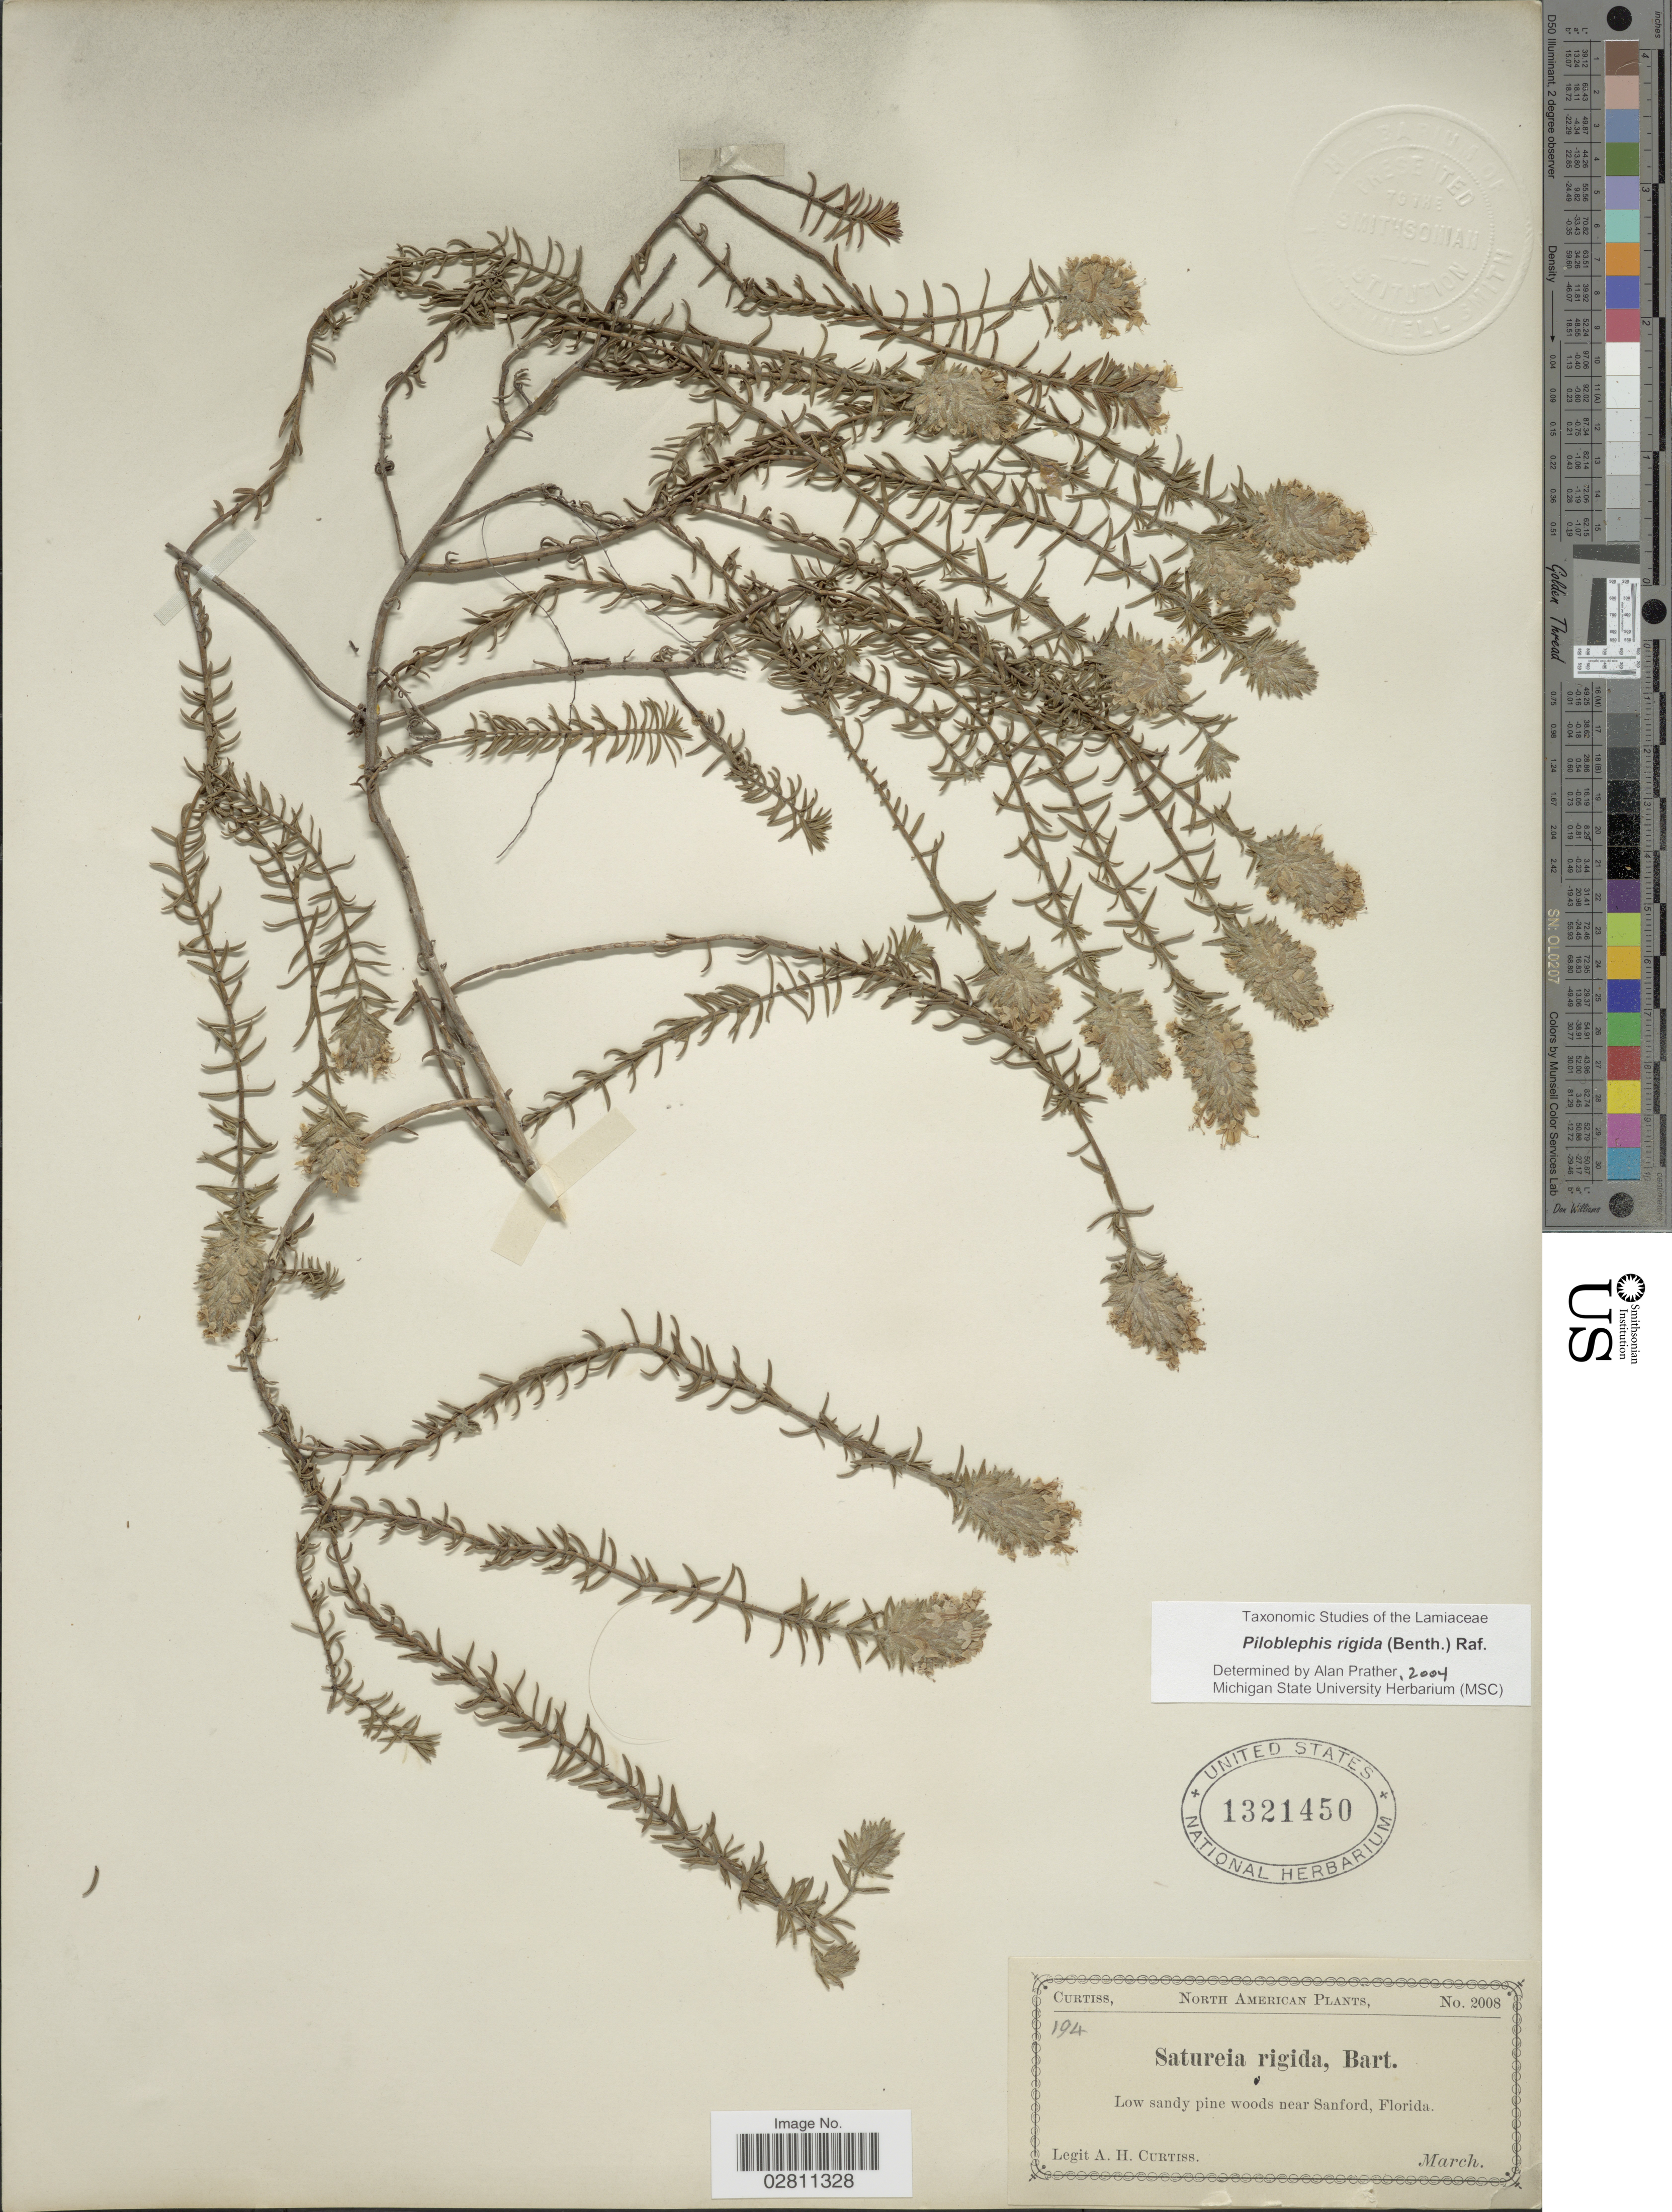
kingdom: Plantae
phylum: Tracheophyta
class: Magnoliopsida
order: Lamiales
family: Lamiaceae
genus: Piloblephis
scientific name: Piloblephis rigida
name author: (Bartram ex Benth.) Raf.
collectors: A. H. Curtiss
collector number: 194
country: United States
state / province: Florida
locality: Low sandy pine woods near Sanford.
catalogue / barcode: US 1321450